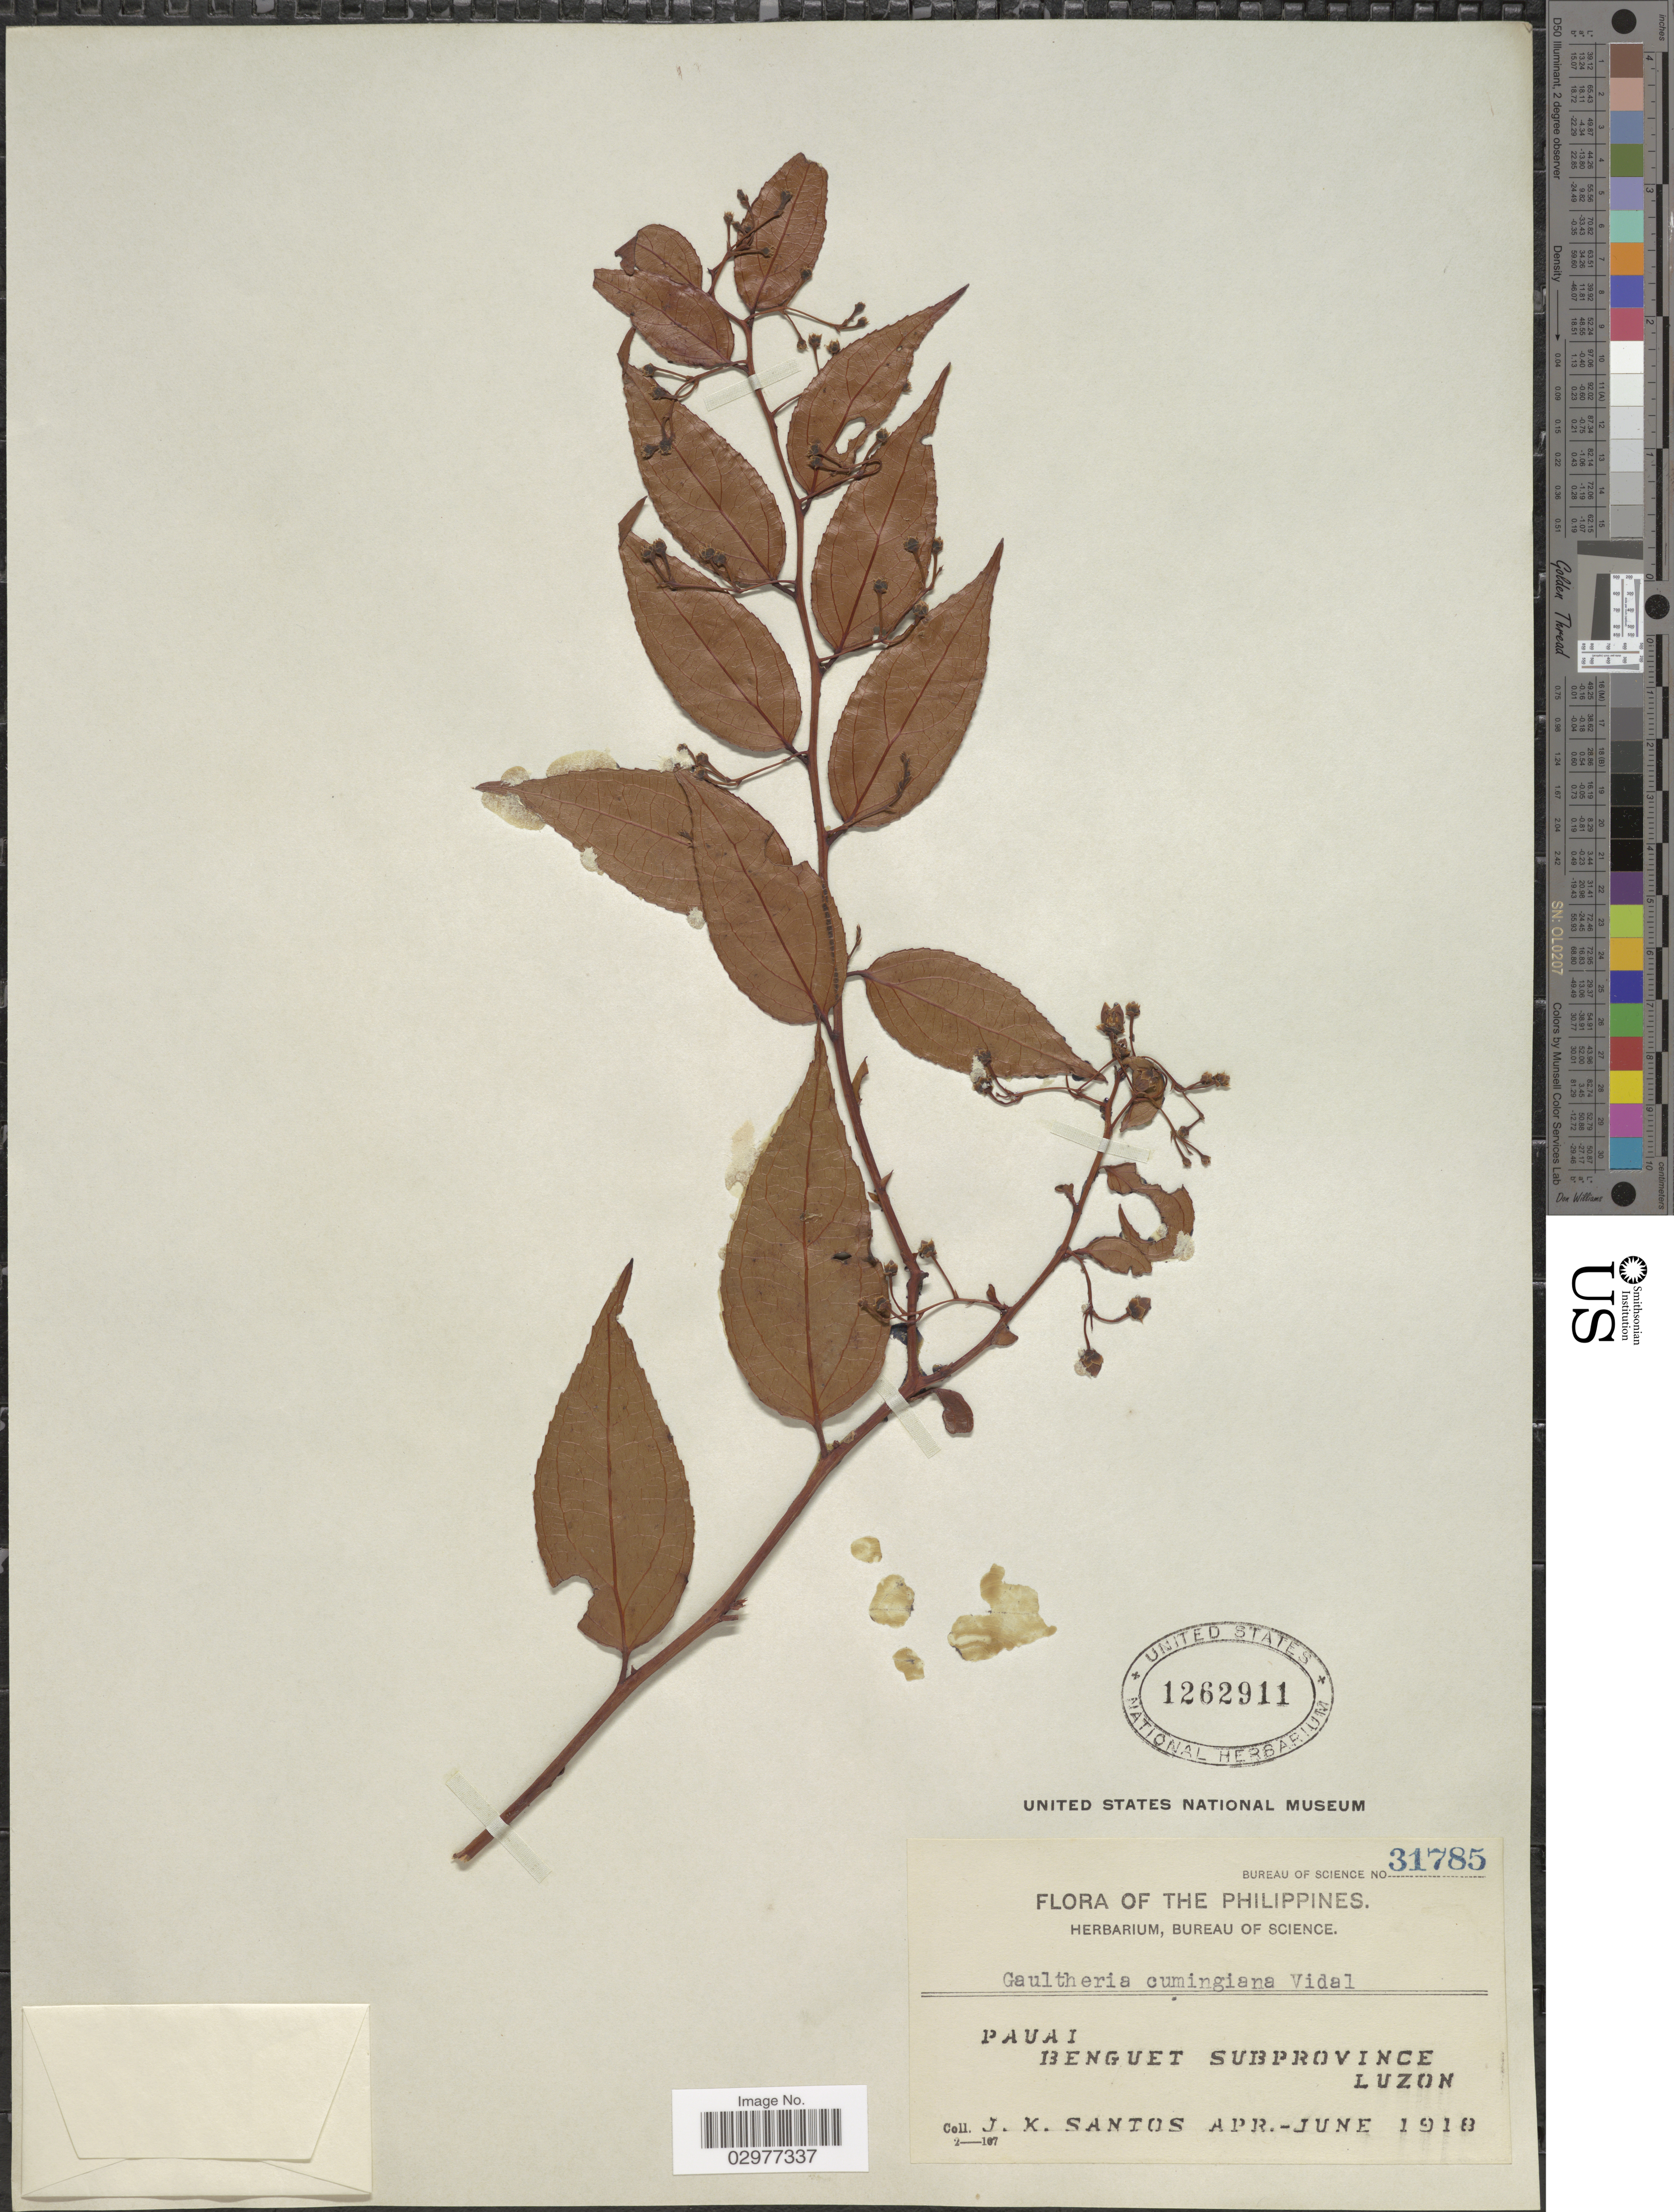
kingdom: Plantae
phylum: Tracheophyta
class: Magnoliopsida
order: Ericales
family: Ericaceae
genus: Gaultheria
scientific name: Gaultheria cumingiana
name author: S. Vidal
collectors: J. K. Santos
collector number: Bureau of Science 31785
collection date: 1918-04/1918-06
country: Philippines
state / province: Cordillera (Administrative Region)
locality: Pauai Benguet Subprovince Luzon.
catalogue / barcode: US 1262911